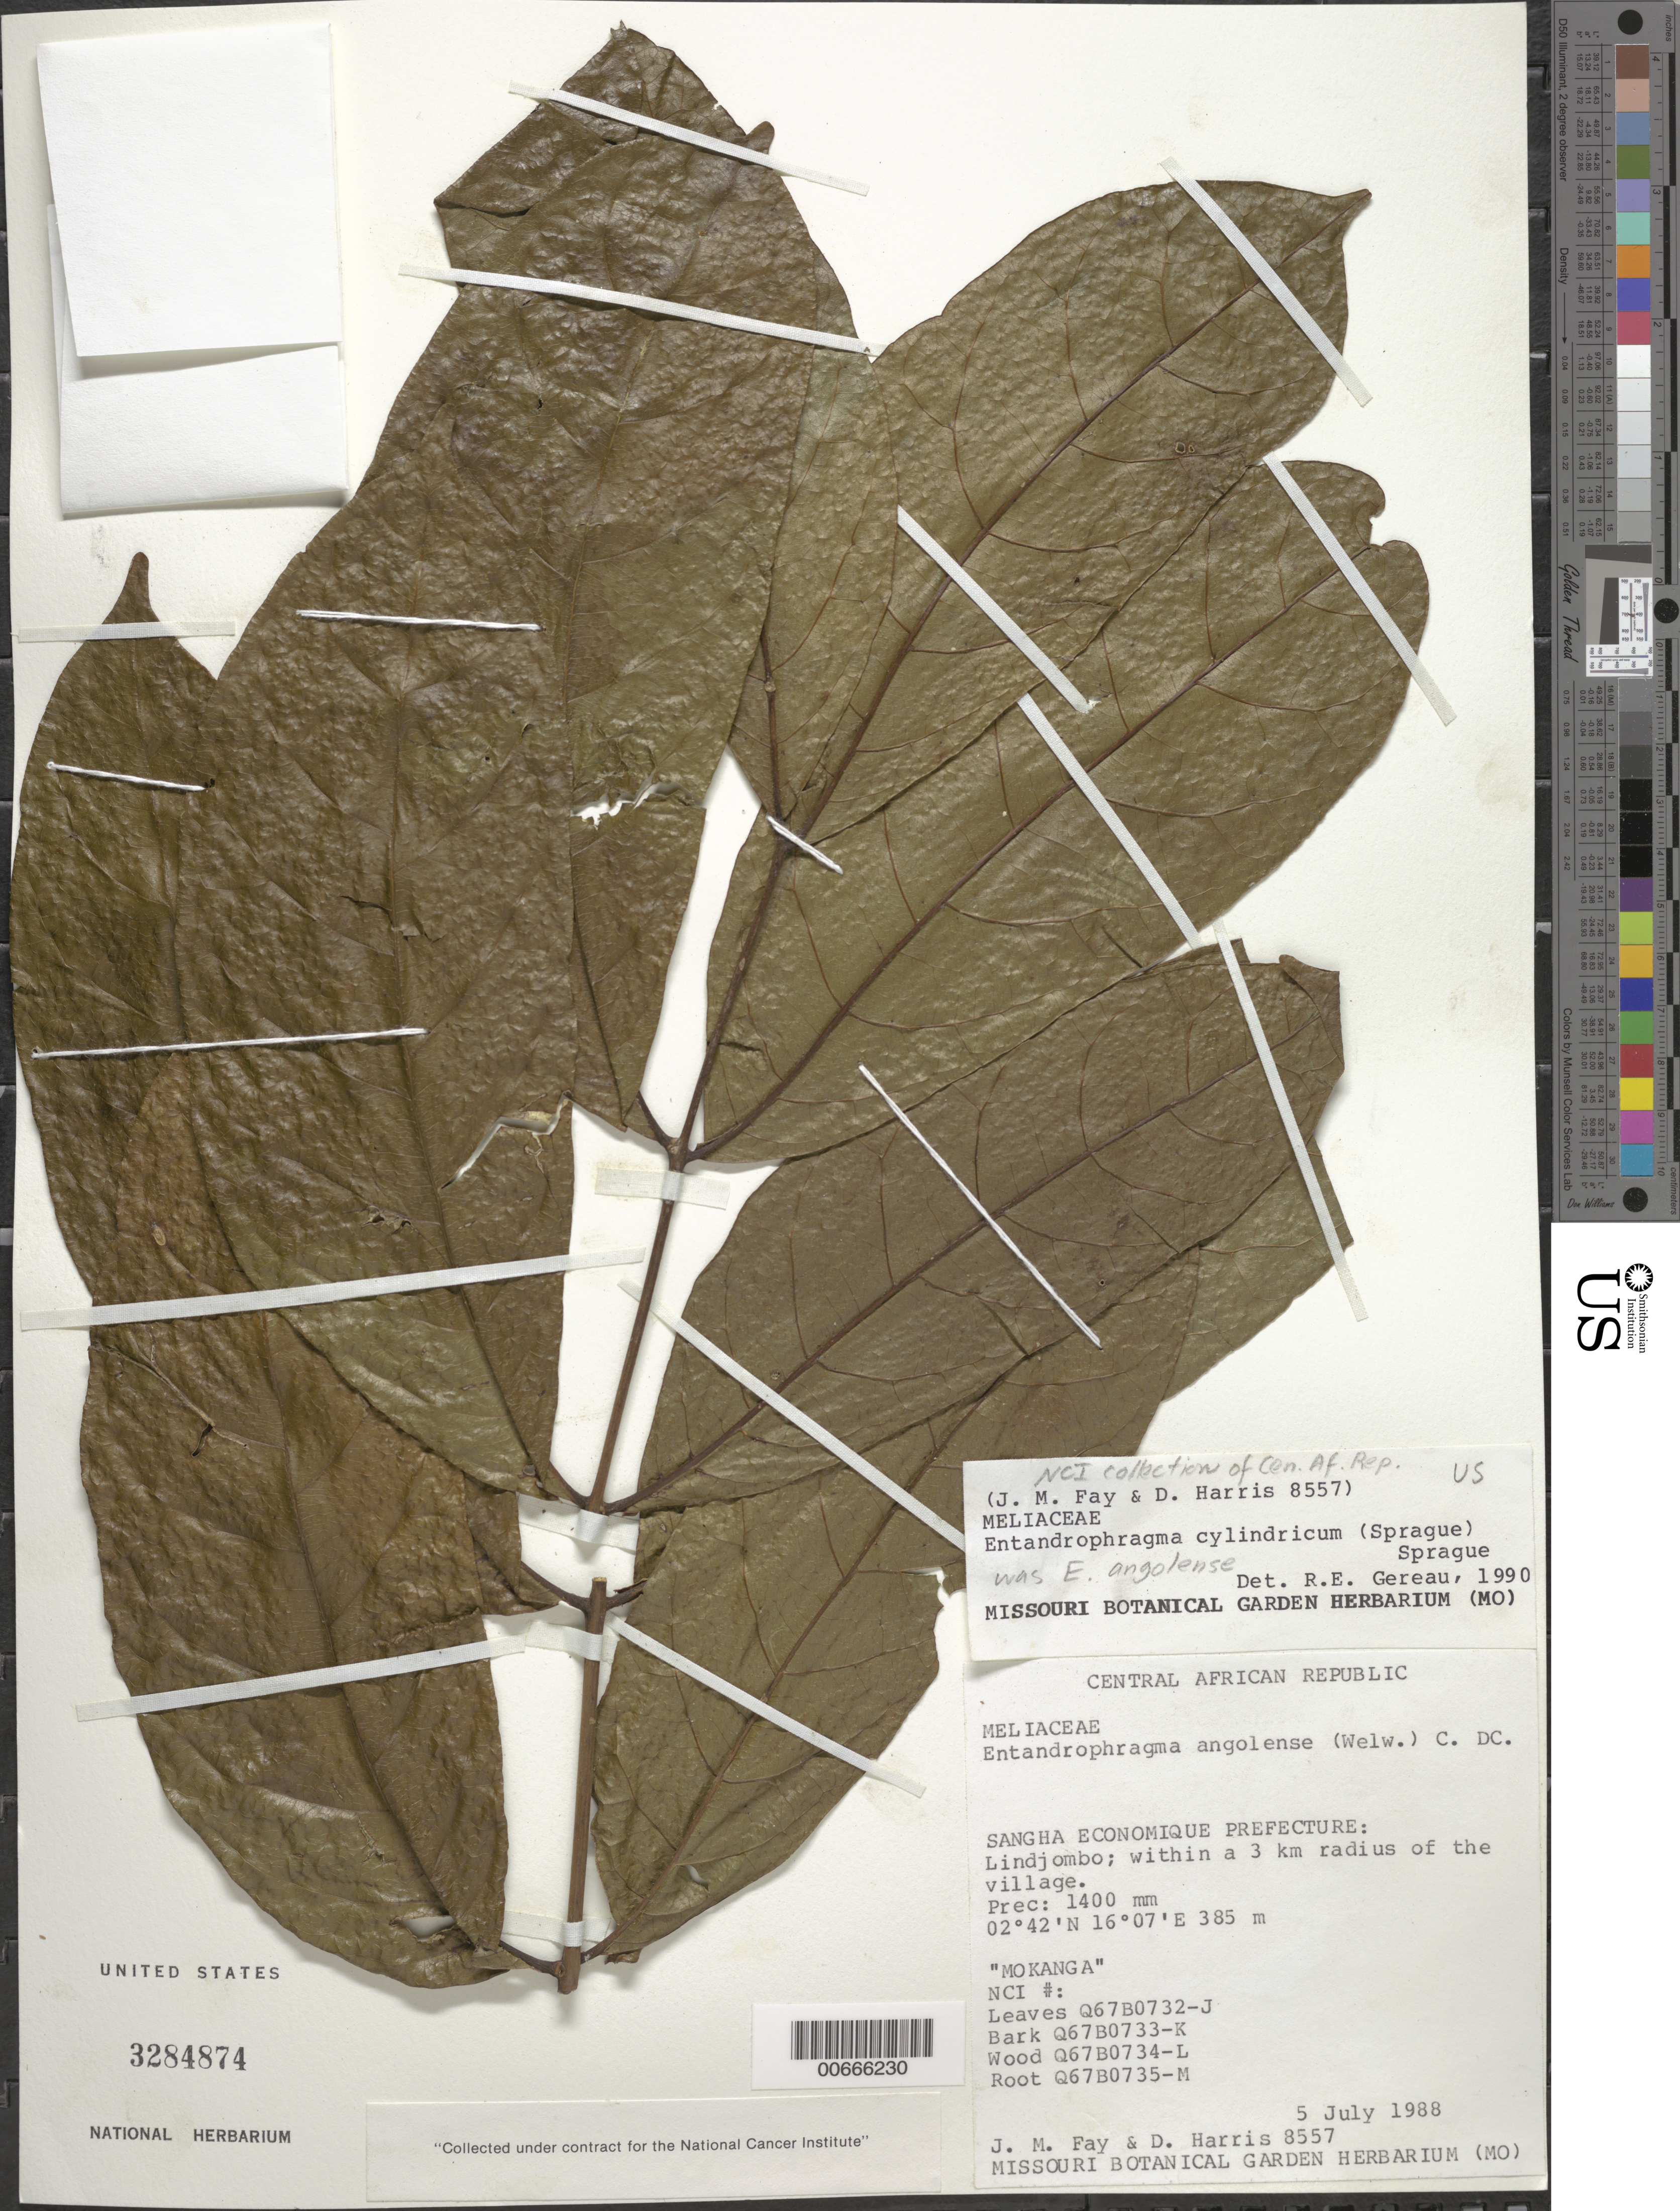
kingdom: Plantae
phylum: Tracheophyta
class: Magnoliopsida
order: Sapindales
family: Meliaceae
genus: Entandrophragma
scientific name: Entandrophragma angolense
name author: (Welw.) C. DC.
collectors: J. M. Fay & D. Harris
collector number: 8557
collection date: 1988-07-05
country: Central African Republic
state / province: Sangha-Mbaere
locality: Sangha Economique Prefecture: Lindjombo; within a 3 km radius of the village.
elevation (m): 385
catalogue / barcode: US 3284874